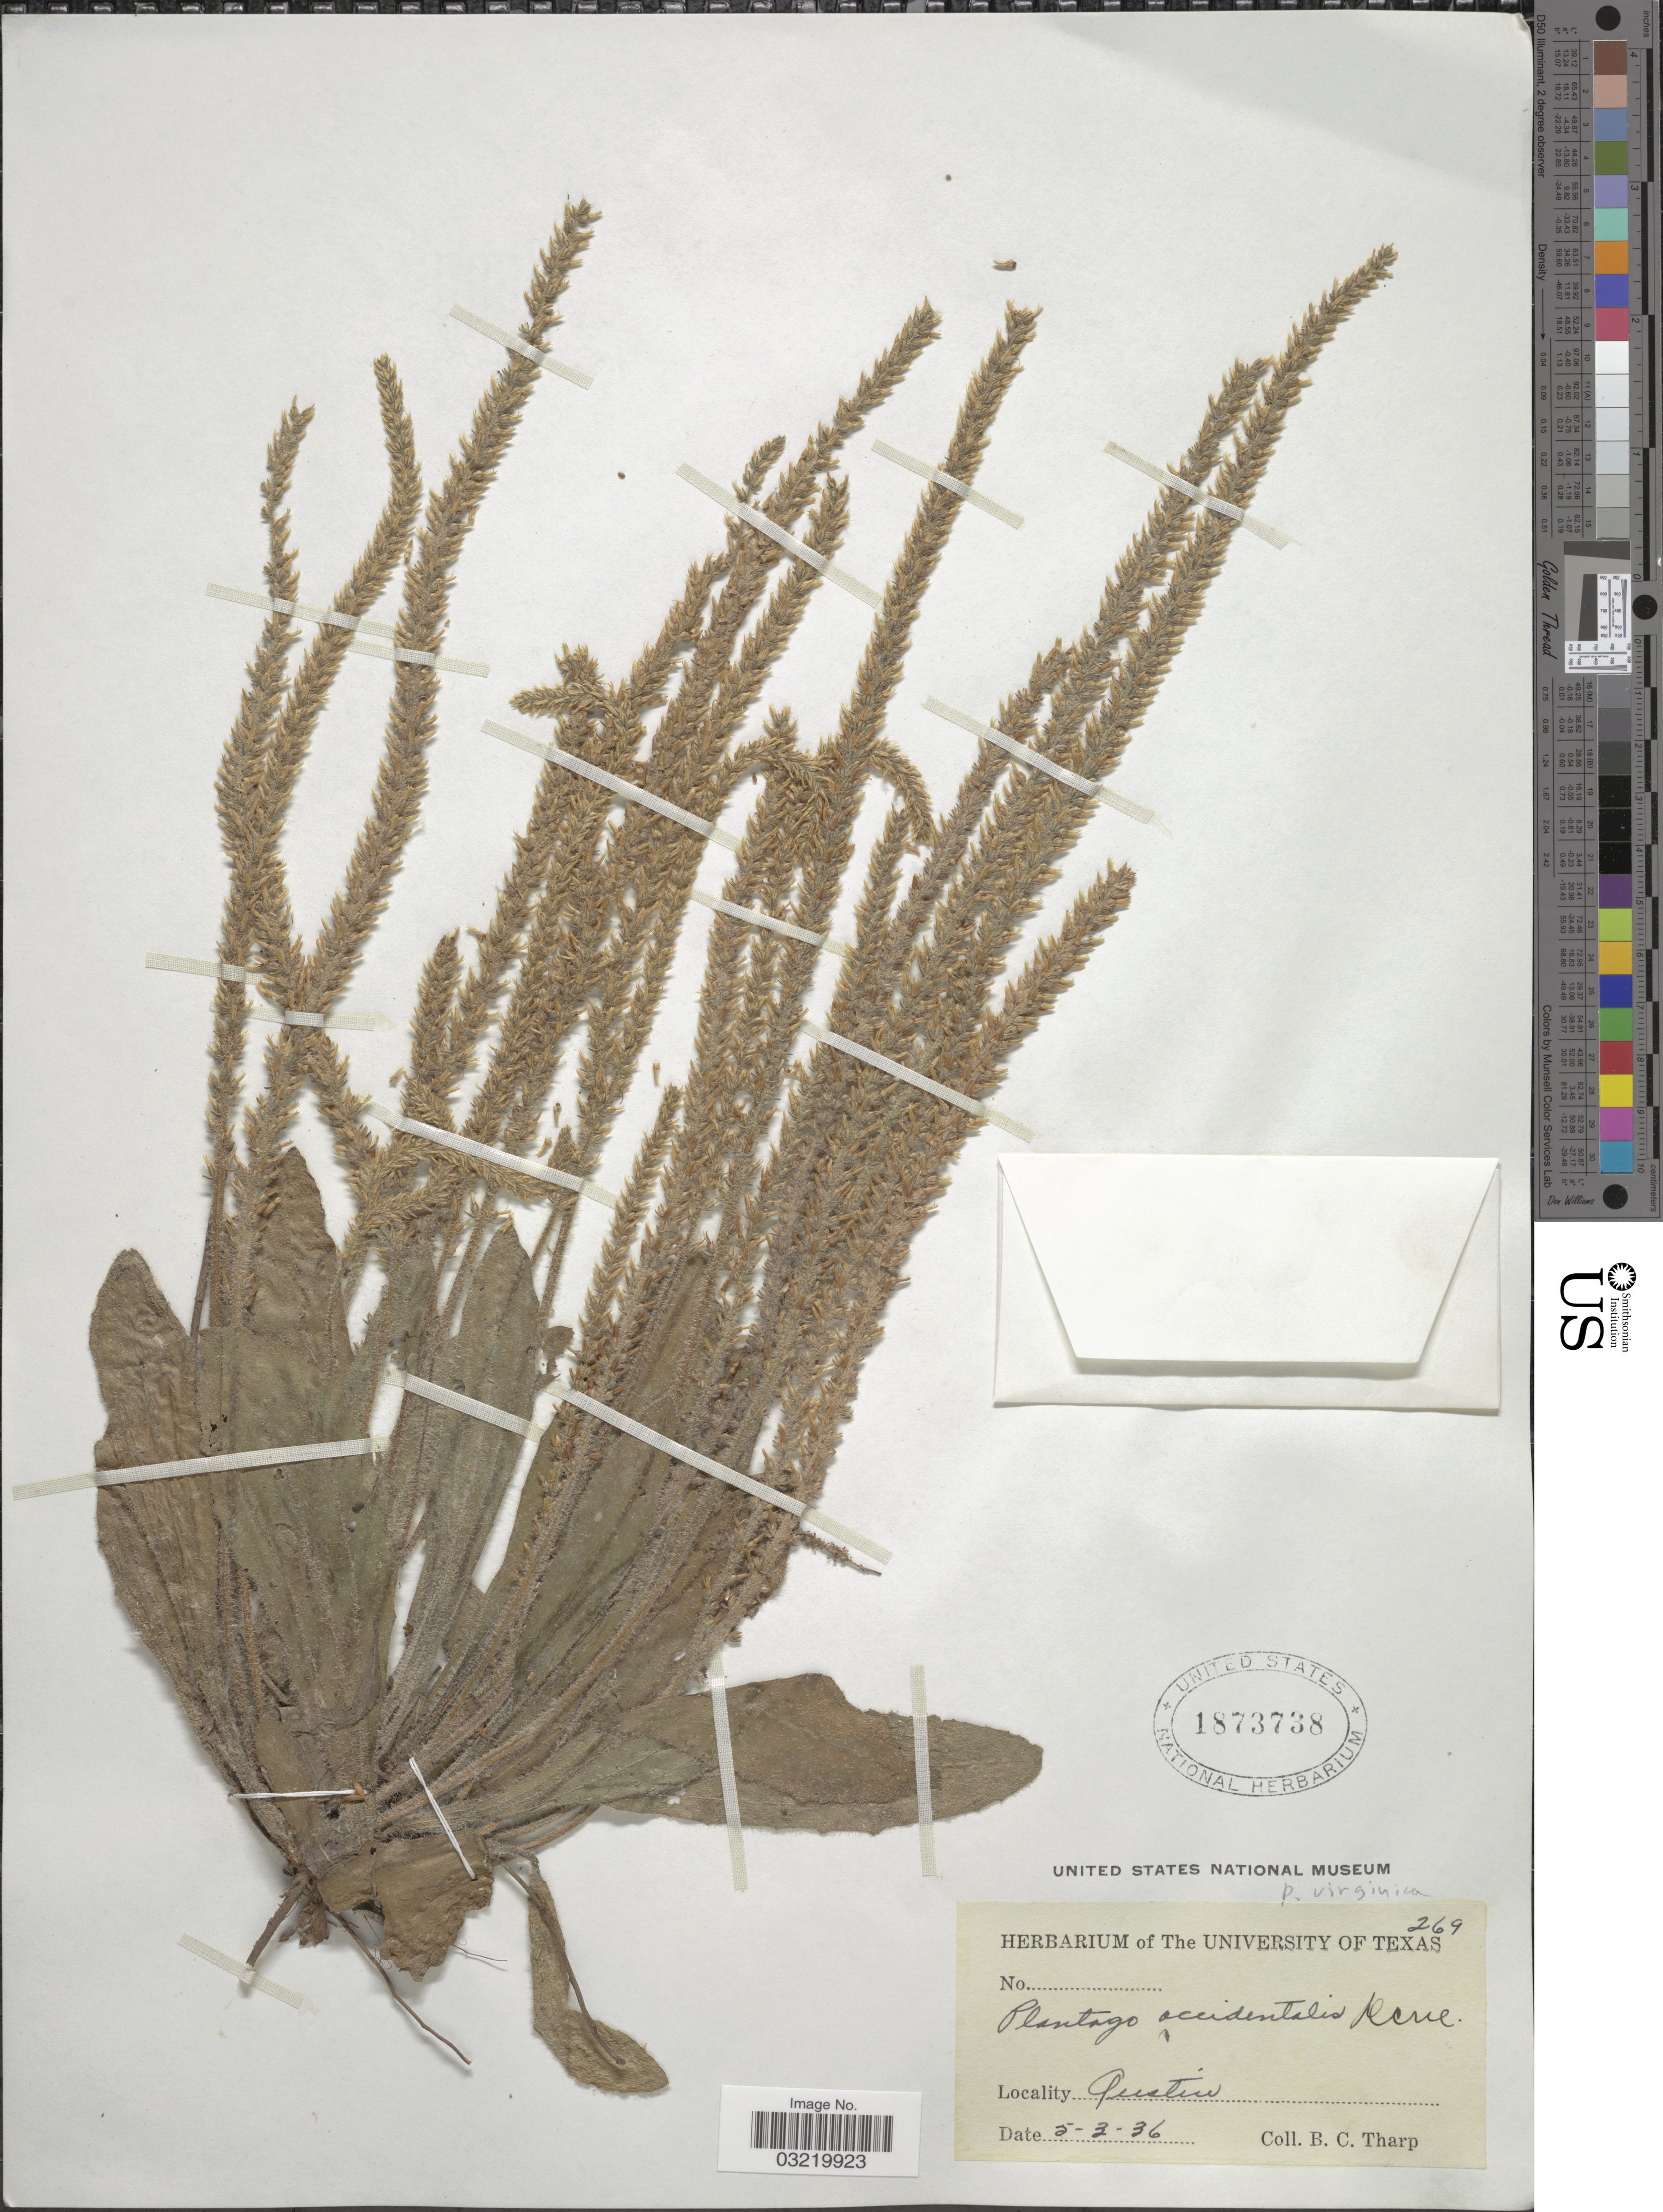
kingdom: Plantae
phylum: Tracheophyta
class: Magnoliopsida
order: Lamiales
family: Plantaginaceae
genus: Plantago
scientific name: Plantago virginica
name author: L.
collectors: B. C. Tharp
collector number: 269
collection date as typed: Transcribed d/m/y: 3/5/36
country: United States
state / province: Texas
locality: Austin.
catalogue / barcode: US 1873738